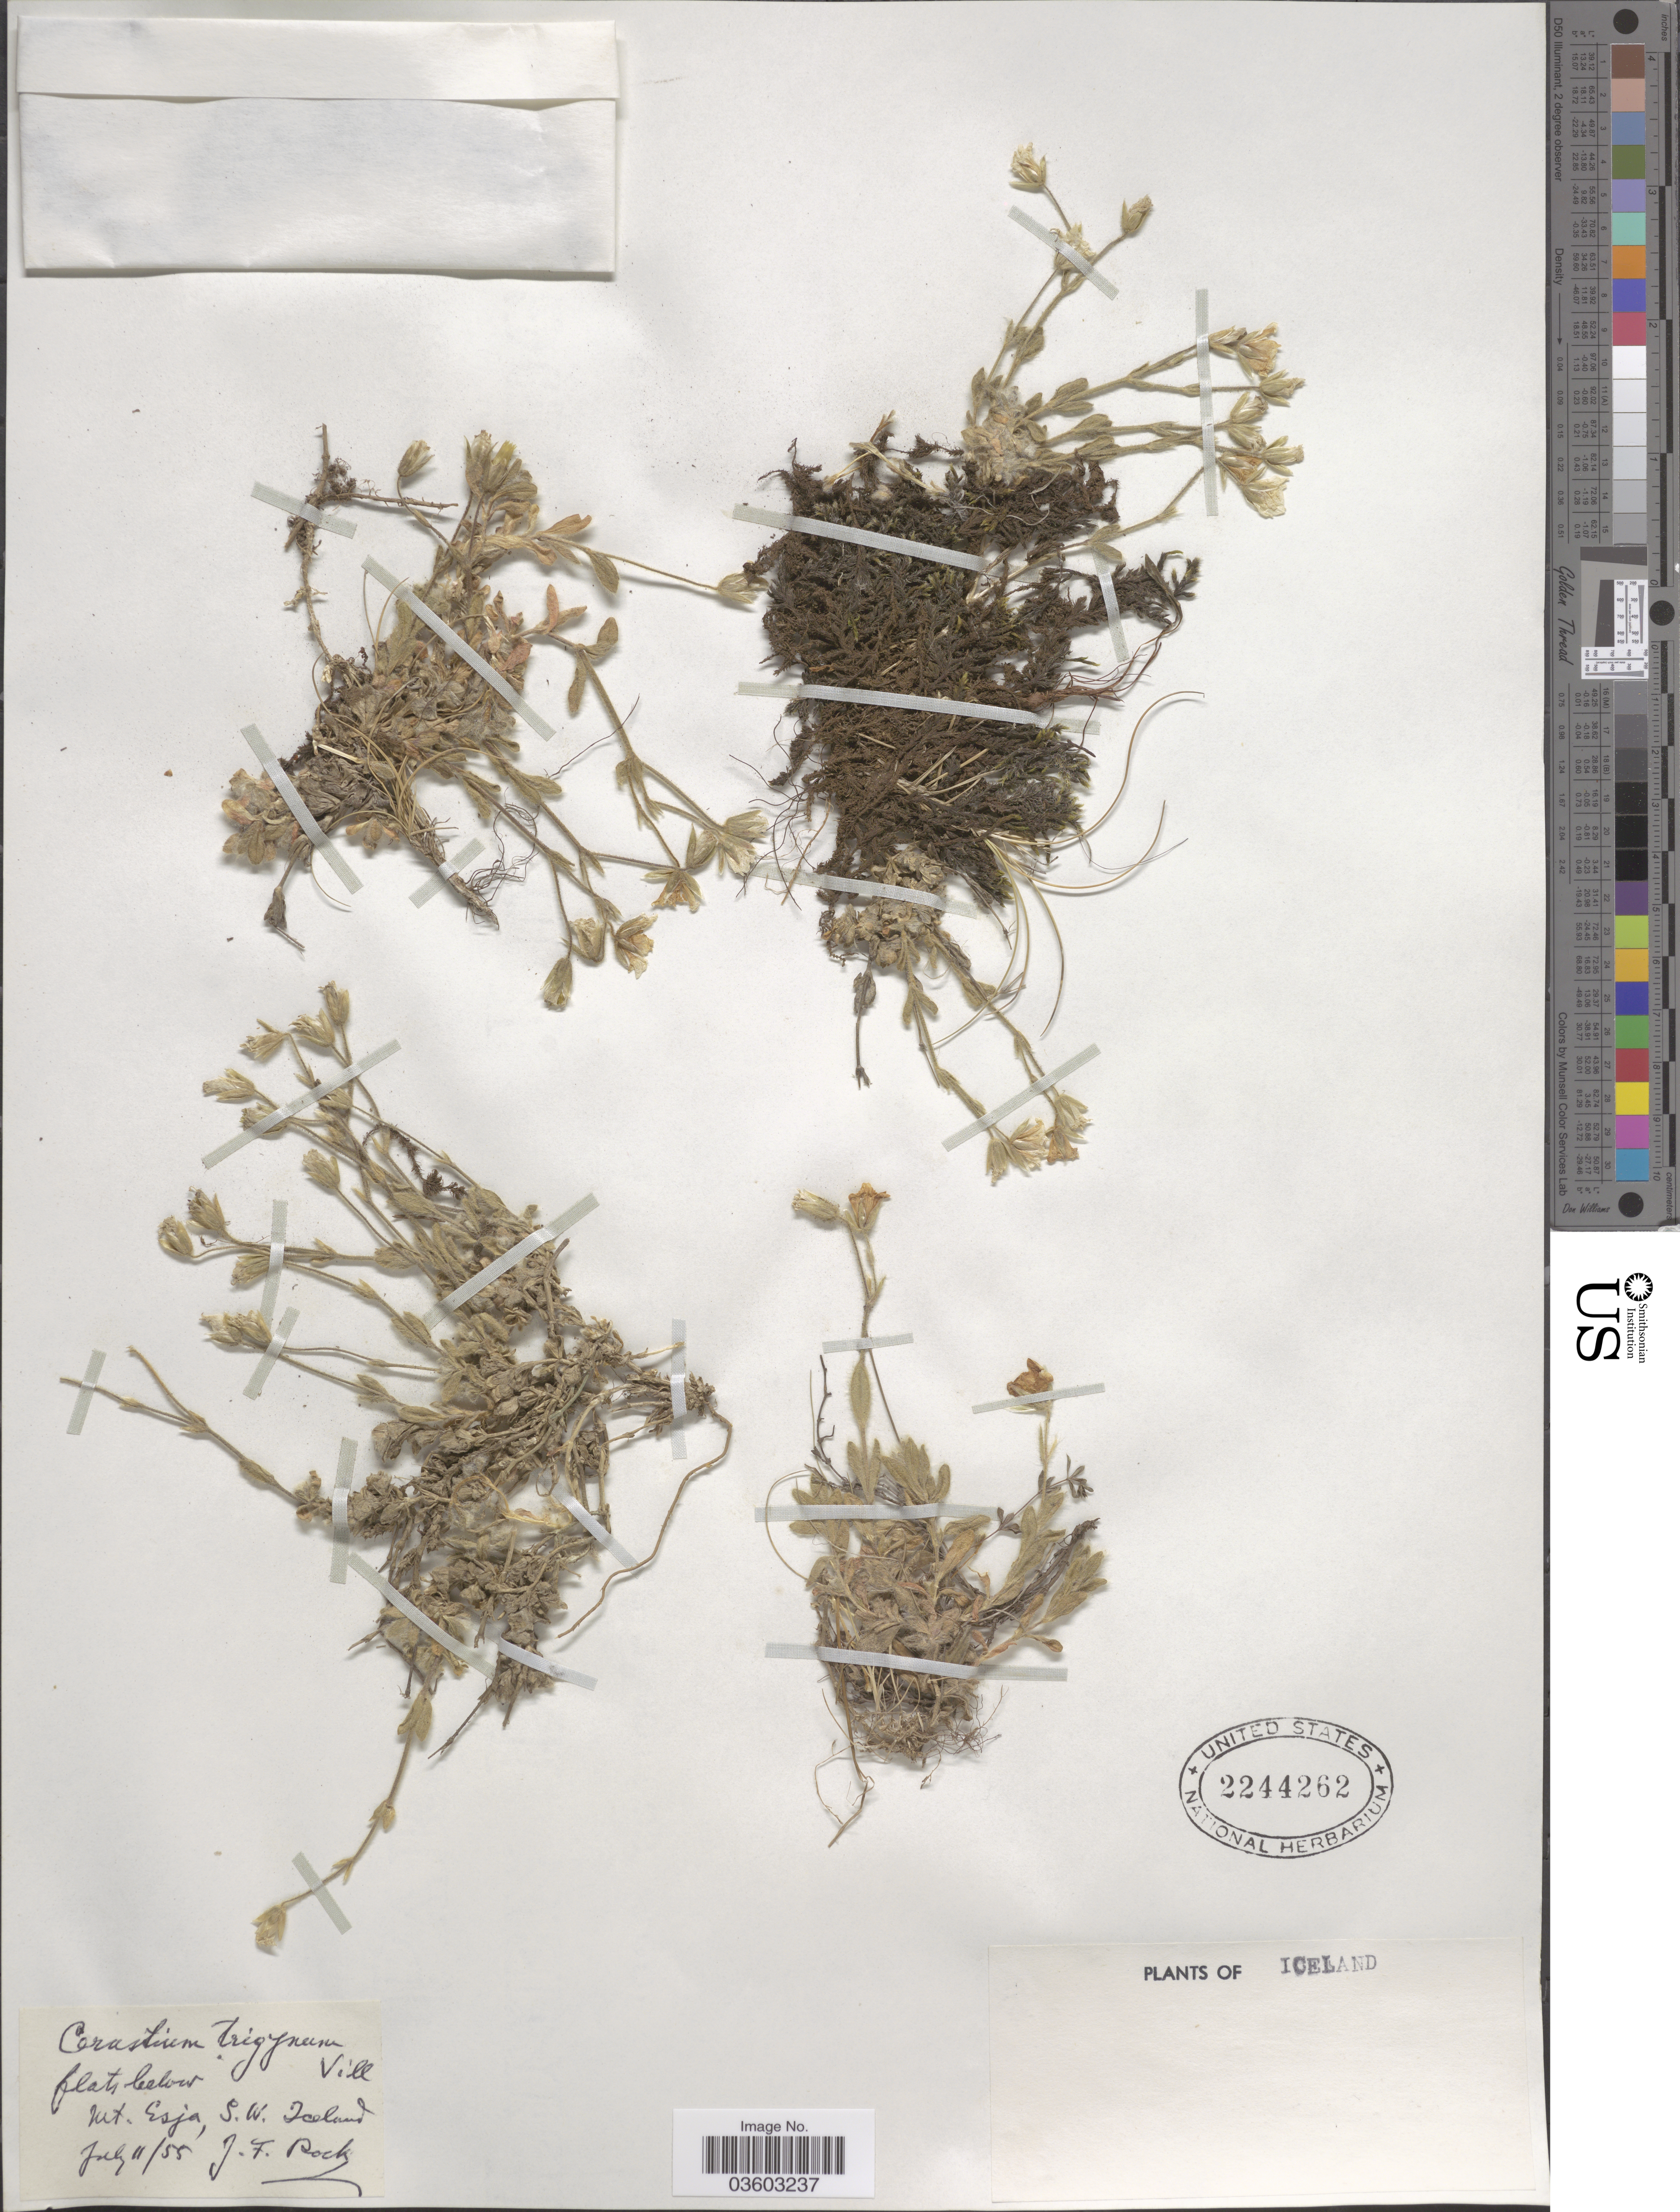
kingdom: Plantae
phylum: Tracheophyta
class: Magnoliopsida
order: Caryophyllales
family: Caryophyllaceae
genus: Dichodon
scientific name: Dichodon cerastoides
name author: (L.) Rchb.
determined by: U.S. National Herbarium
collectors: J. Rock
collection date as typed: Transcribed d/m/y: 11/7/55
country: Iceland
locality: Mt. Esja, S.W. Iceland.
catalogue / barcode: US 2244262